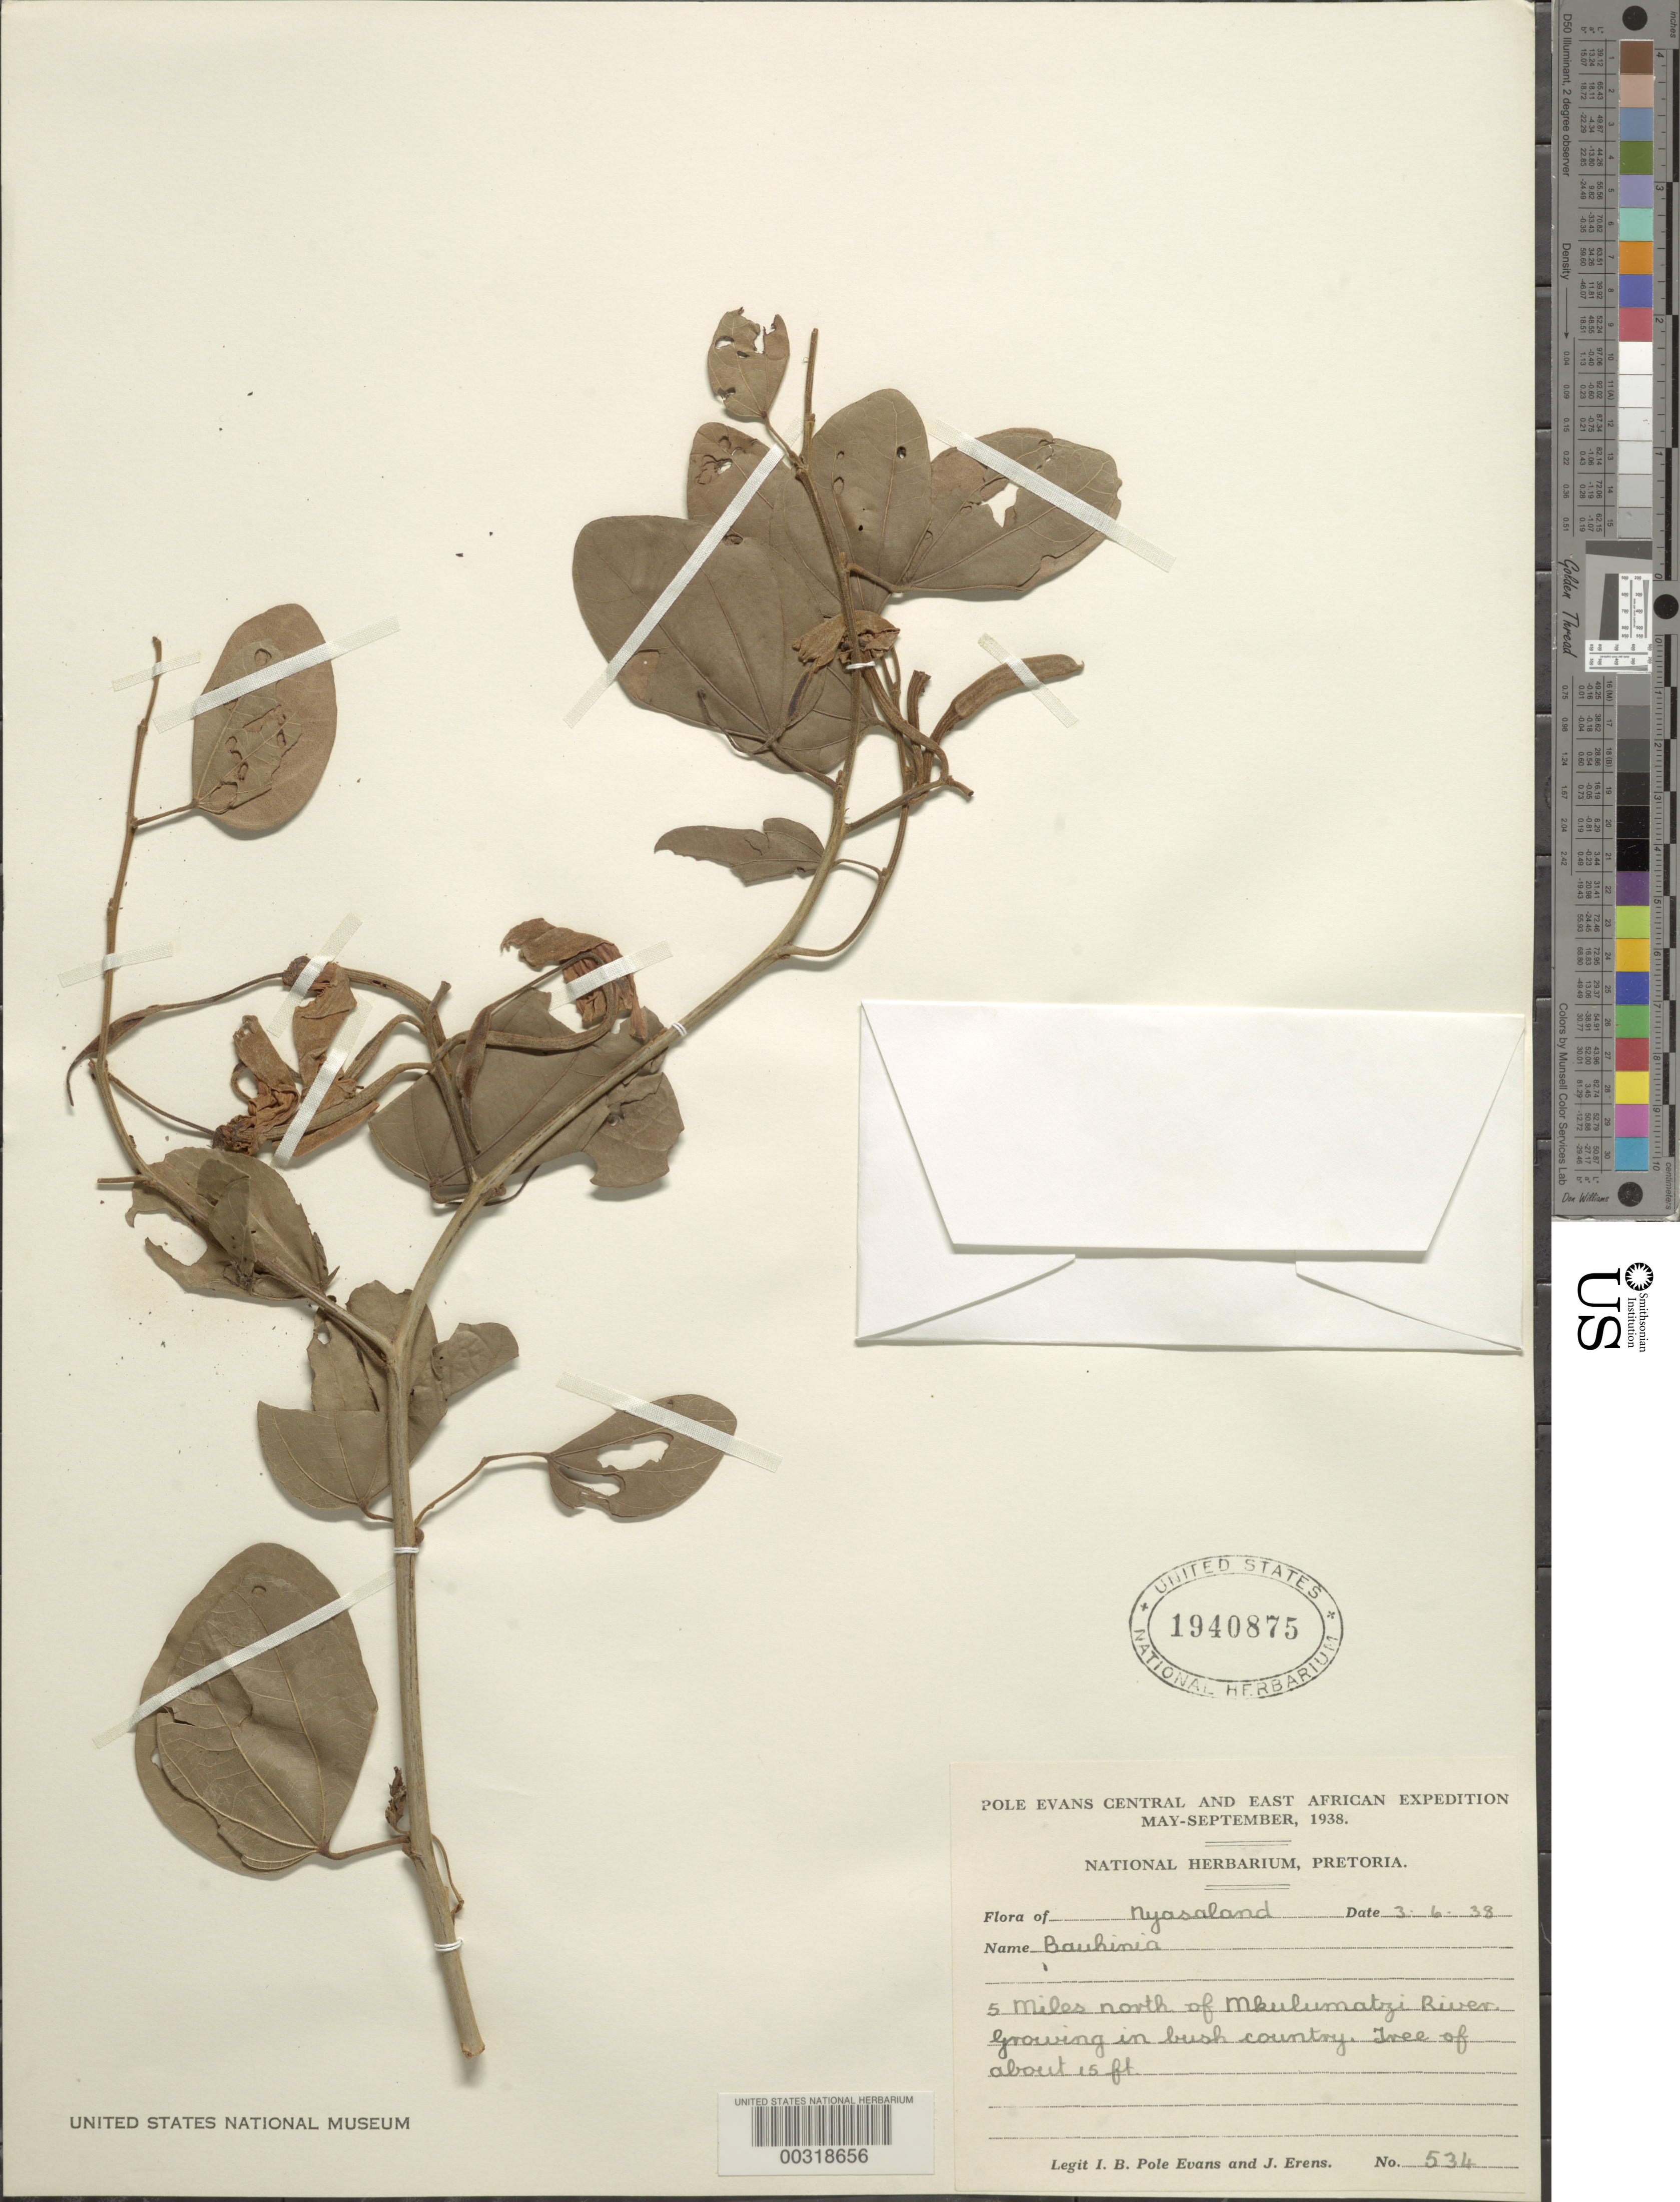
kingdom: Plantae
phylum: Tracheophyta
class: Magnoliopsida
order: Fabales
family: Fabaceae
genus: Bauhinia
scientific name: Bauhinia sp.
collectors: I. B. Pole-Evans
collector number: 534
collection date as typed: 03 Jun 1938 or 06 Mar 1938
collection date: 1938-03-06 or 1938-06-03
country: Malawi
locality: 5 mi n of mkulumatzi river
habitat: Bush country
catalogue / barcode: US 1940875